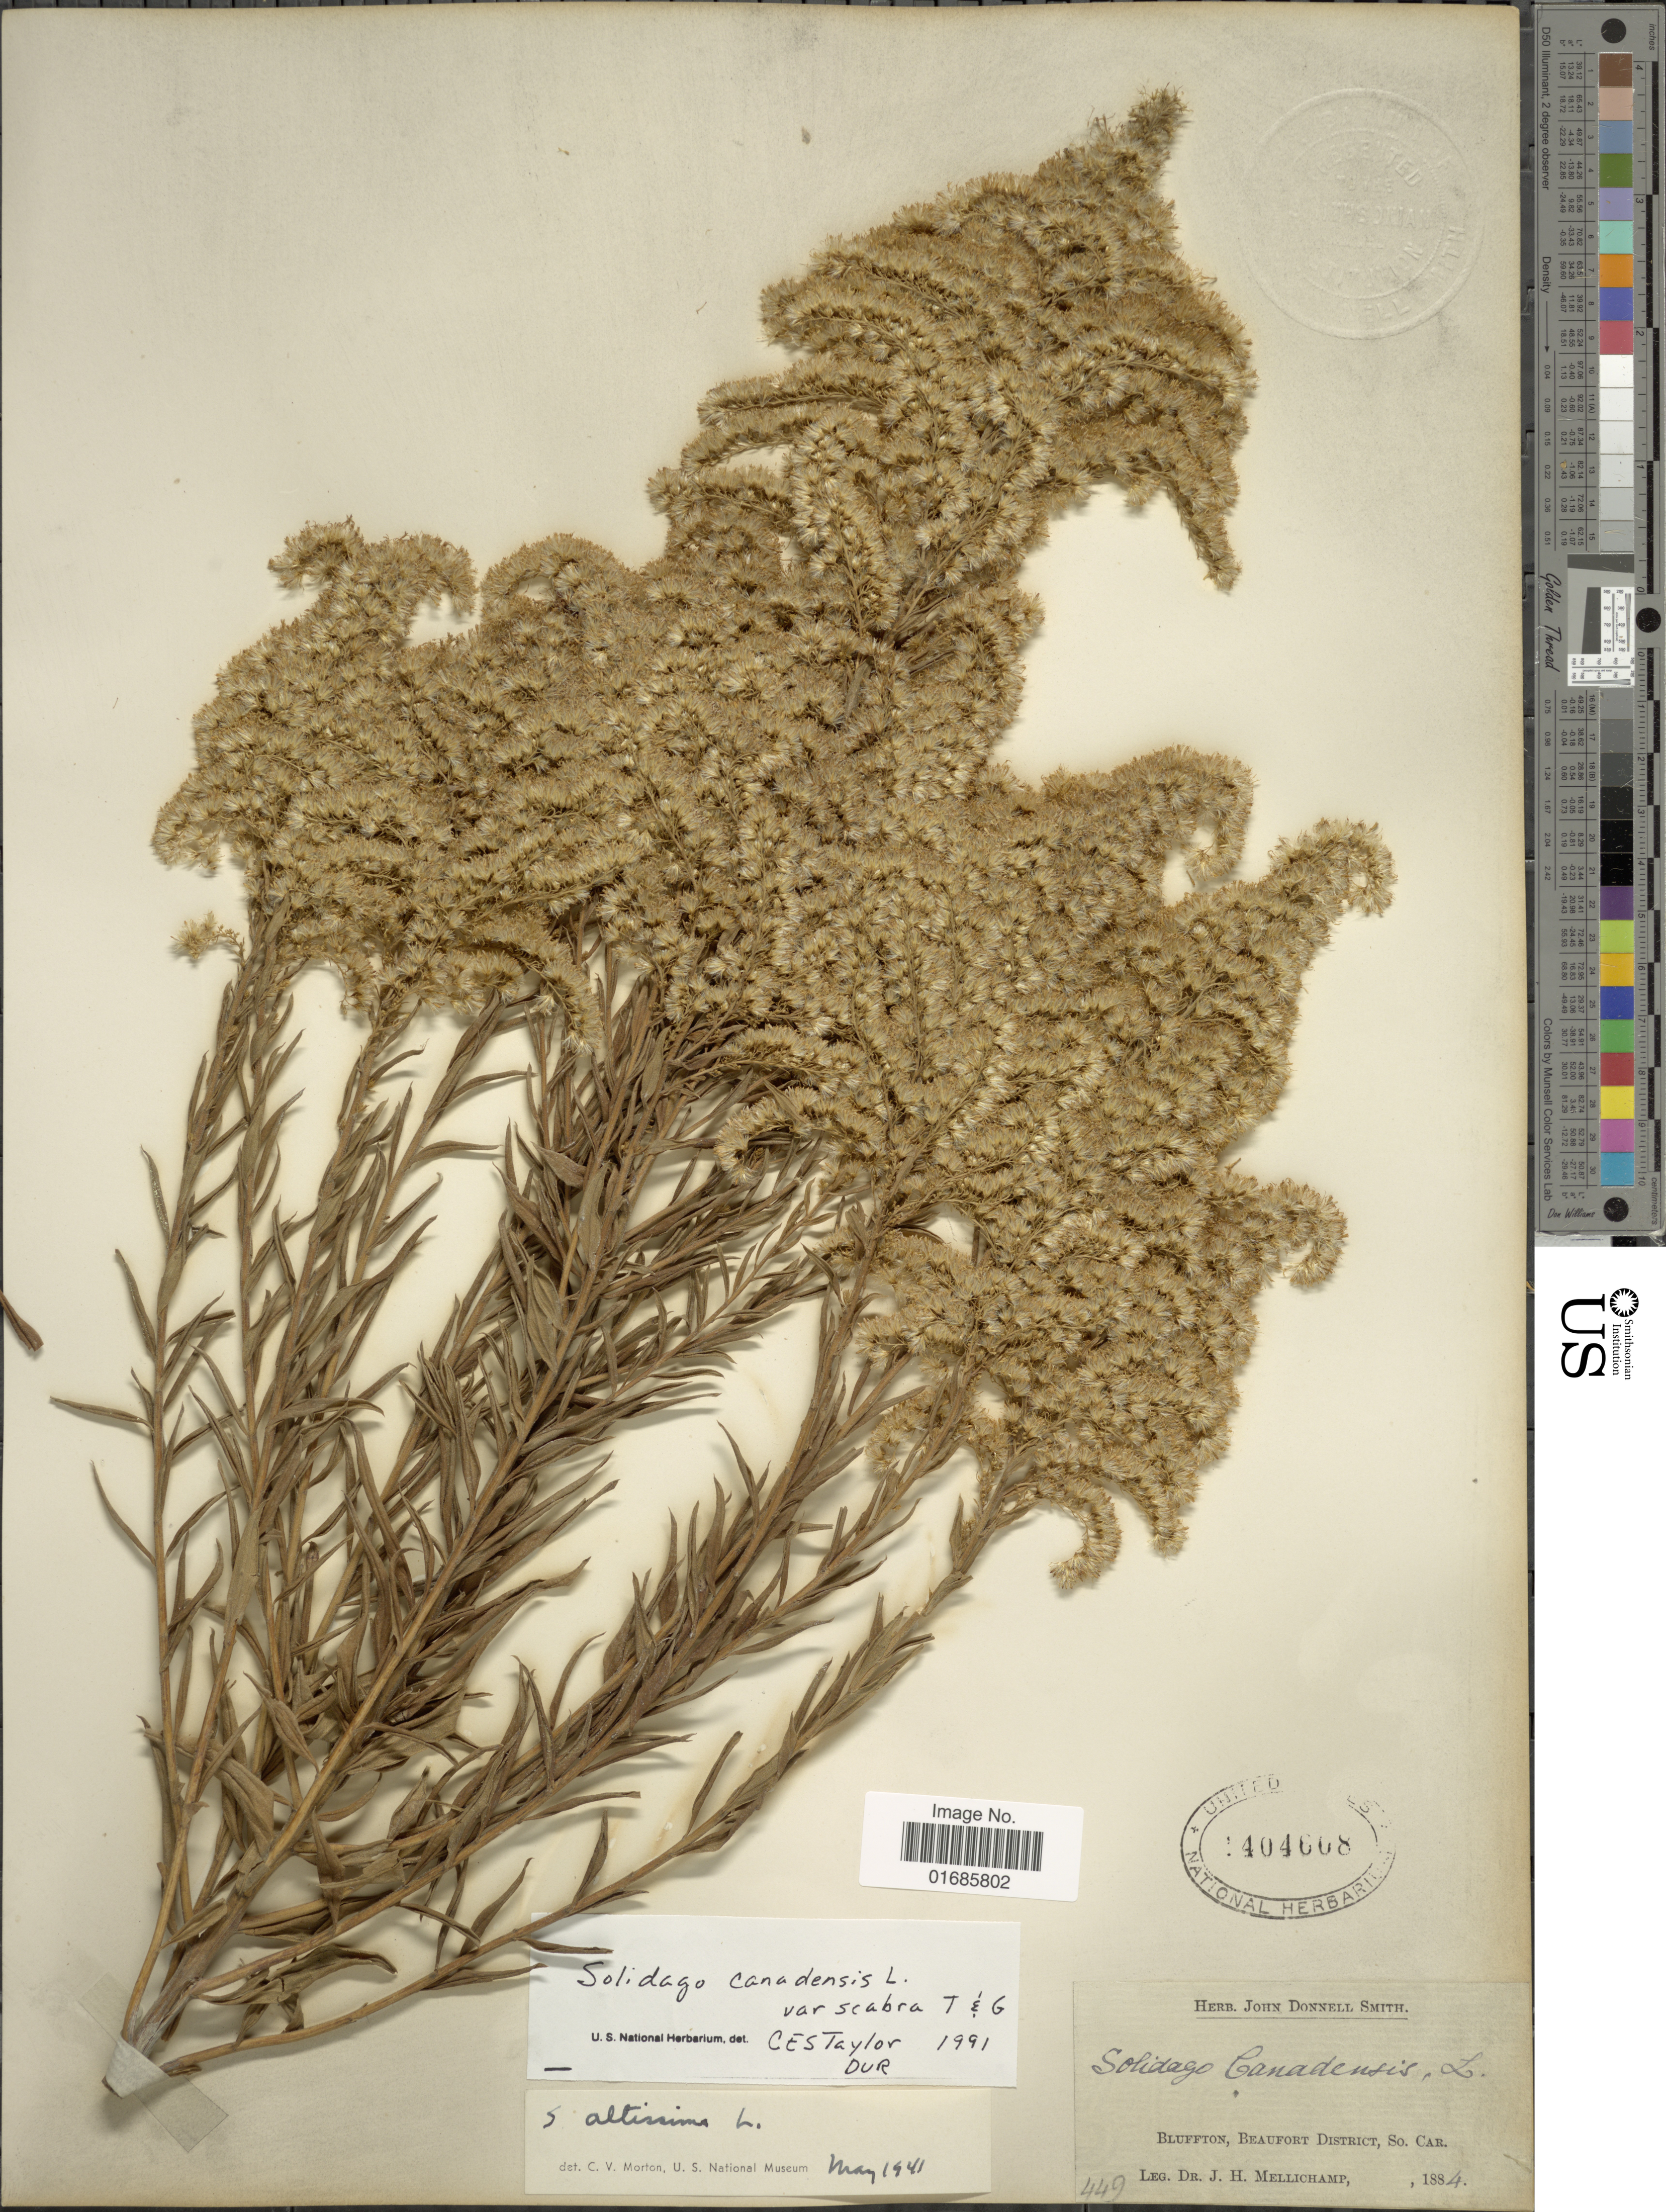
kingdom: Plantae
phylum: Tracheophyta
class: Magnoliopsida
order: Asterales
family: Asteraceae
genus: Solidago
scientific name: Solidago canadensis var. scabra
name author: (Muhl. ex Willd.) Torr. & A. Gray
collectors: J. H. Mellichamp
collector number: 449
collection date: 1884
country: United States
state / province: South Carolina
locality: Bluffton, Beaufort District